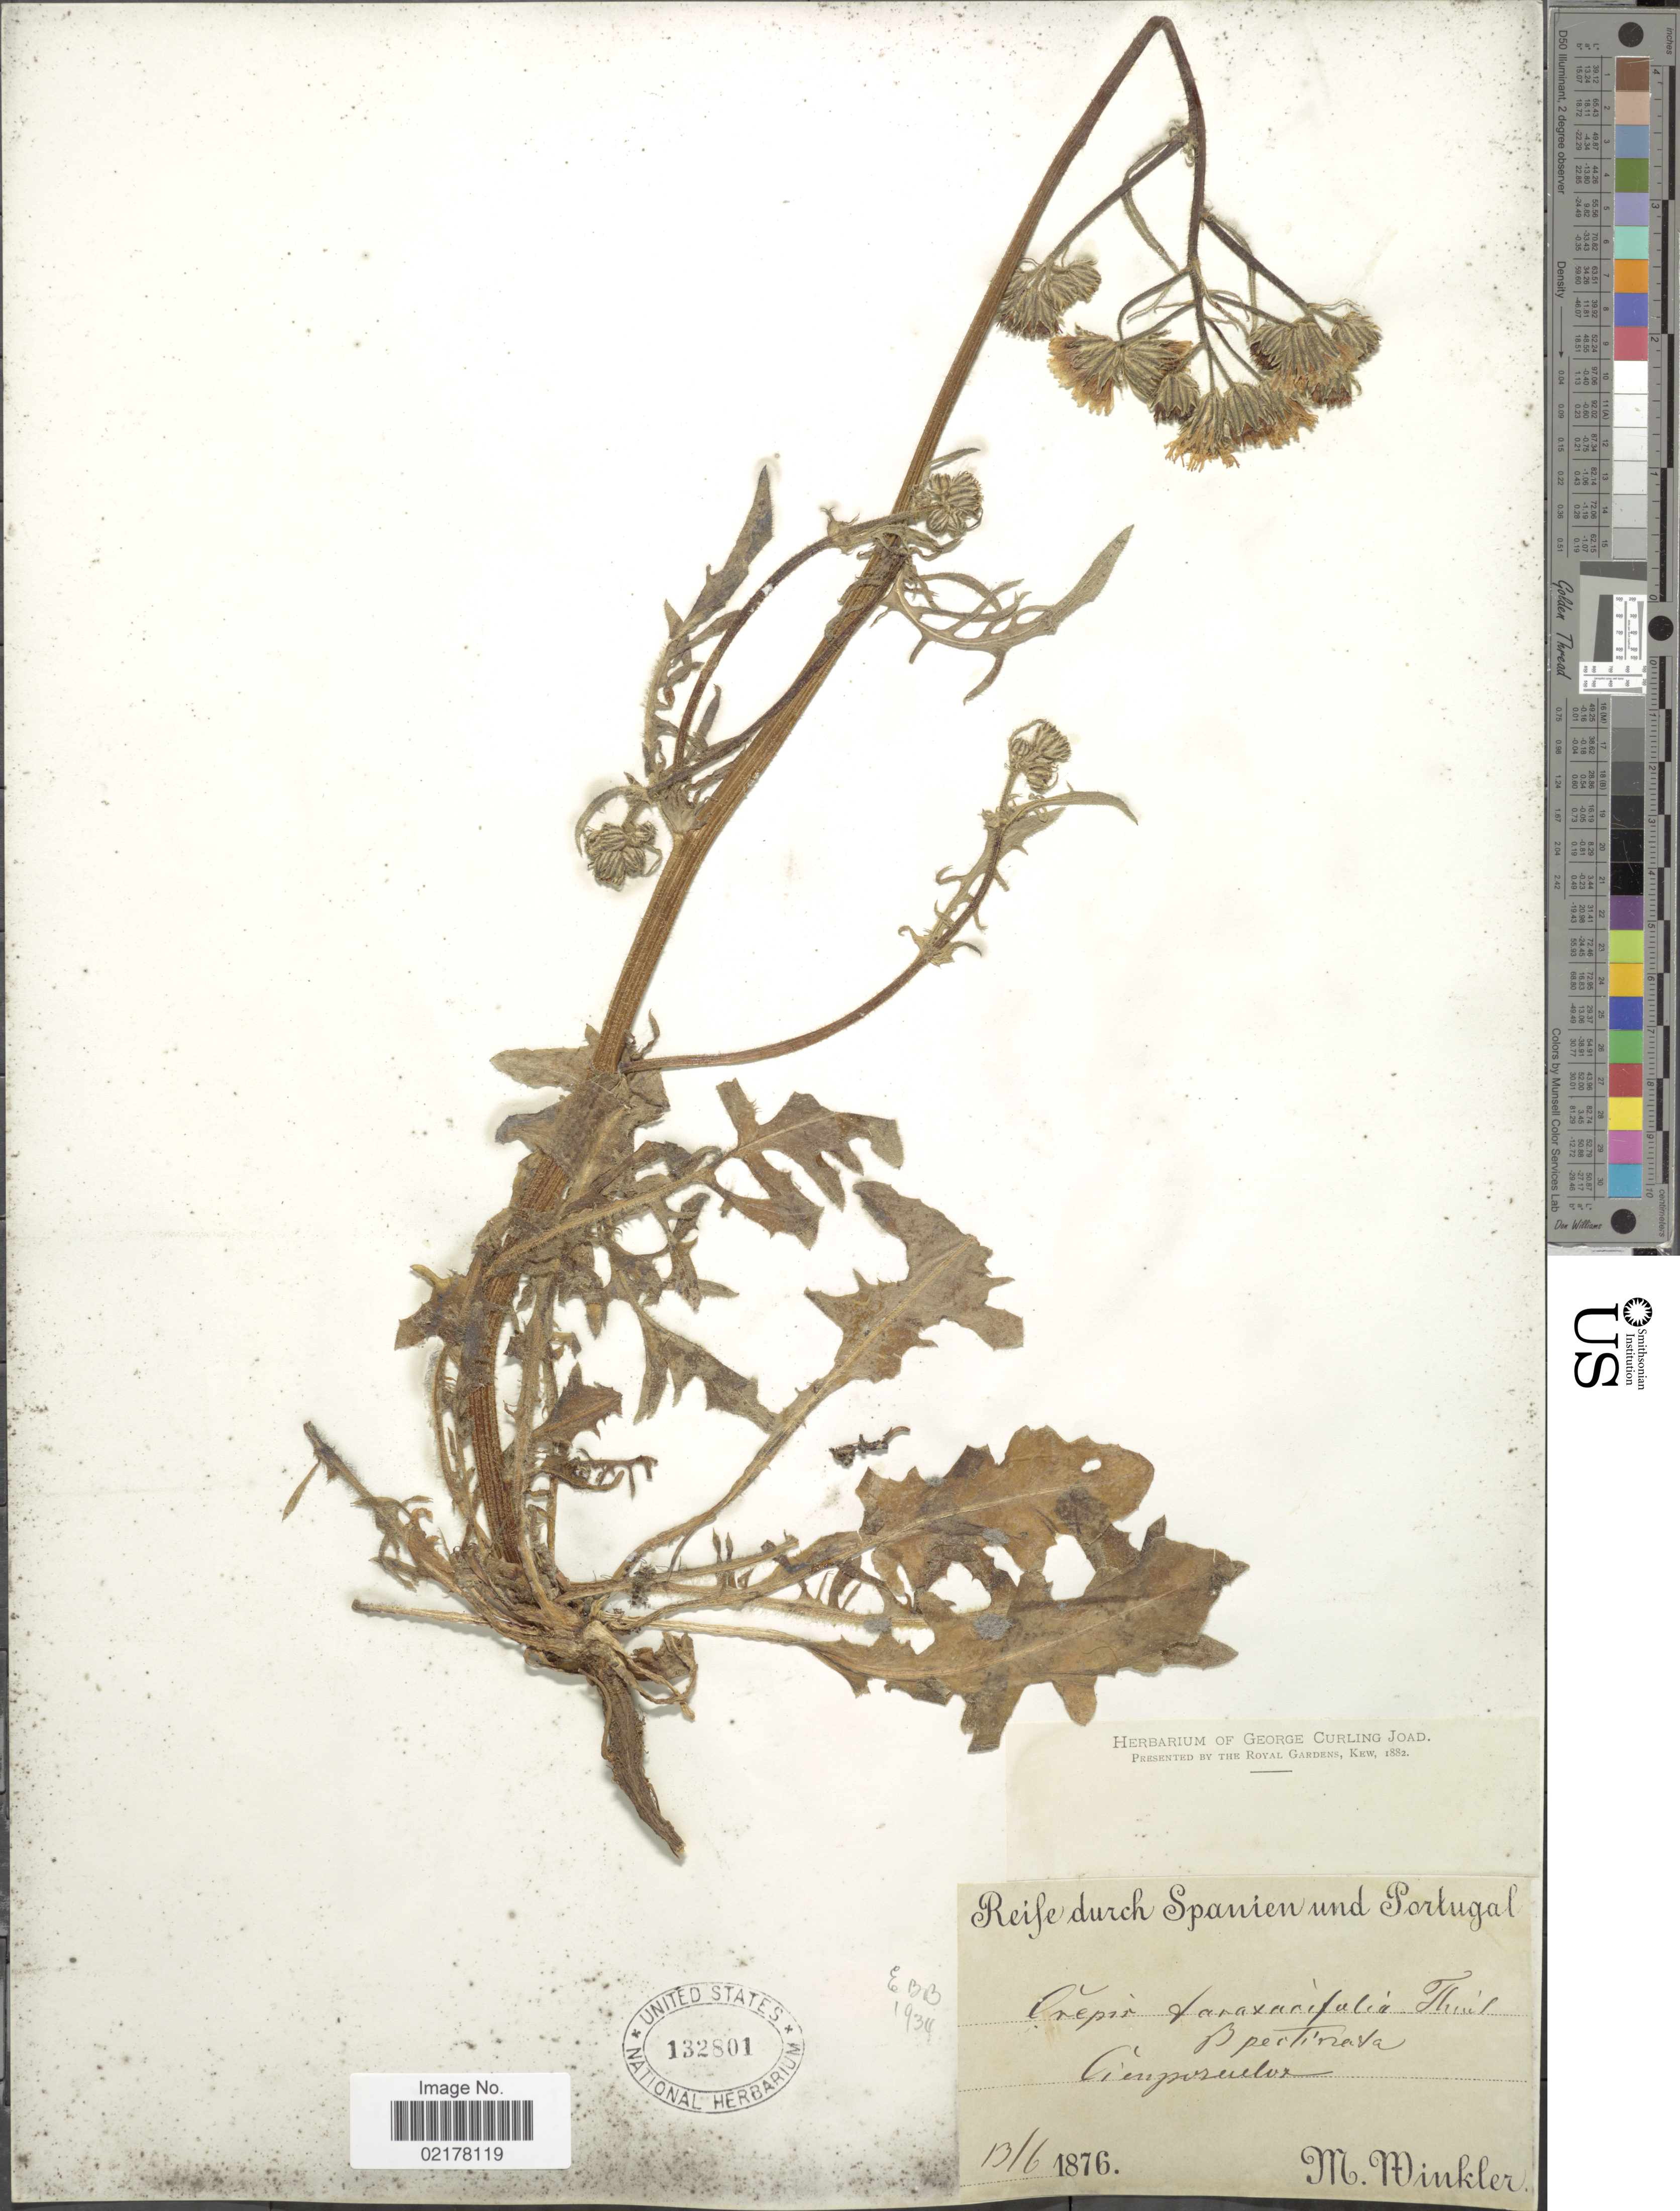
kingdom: Plantae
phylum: Tracheophyta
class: Magnoliopsida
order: Asterales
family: Asteraceae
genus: Crepis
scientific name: Crepis vesicaria subsp. taraxacifolia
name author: (Thuill.) Thell.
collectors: M. Winkler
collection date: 1876-06-13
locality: Spanien und Portugal. Cienporueloz [interpreted]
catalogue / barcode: US 132801